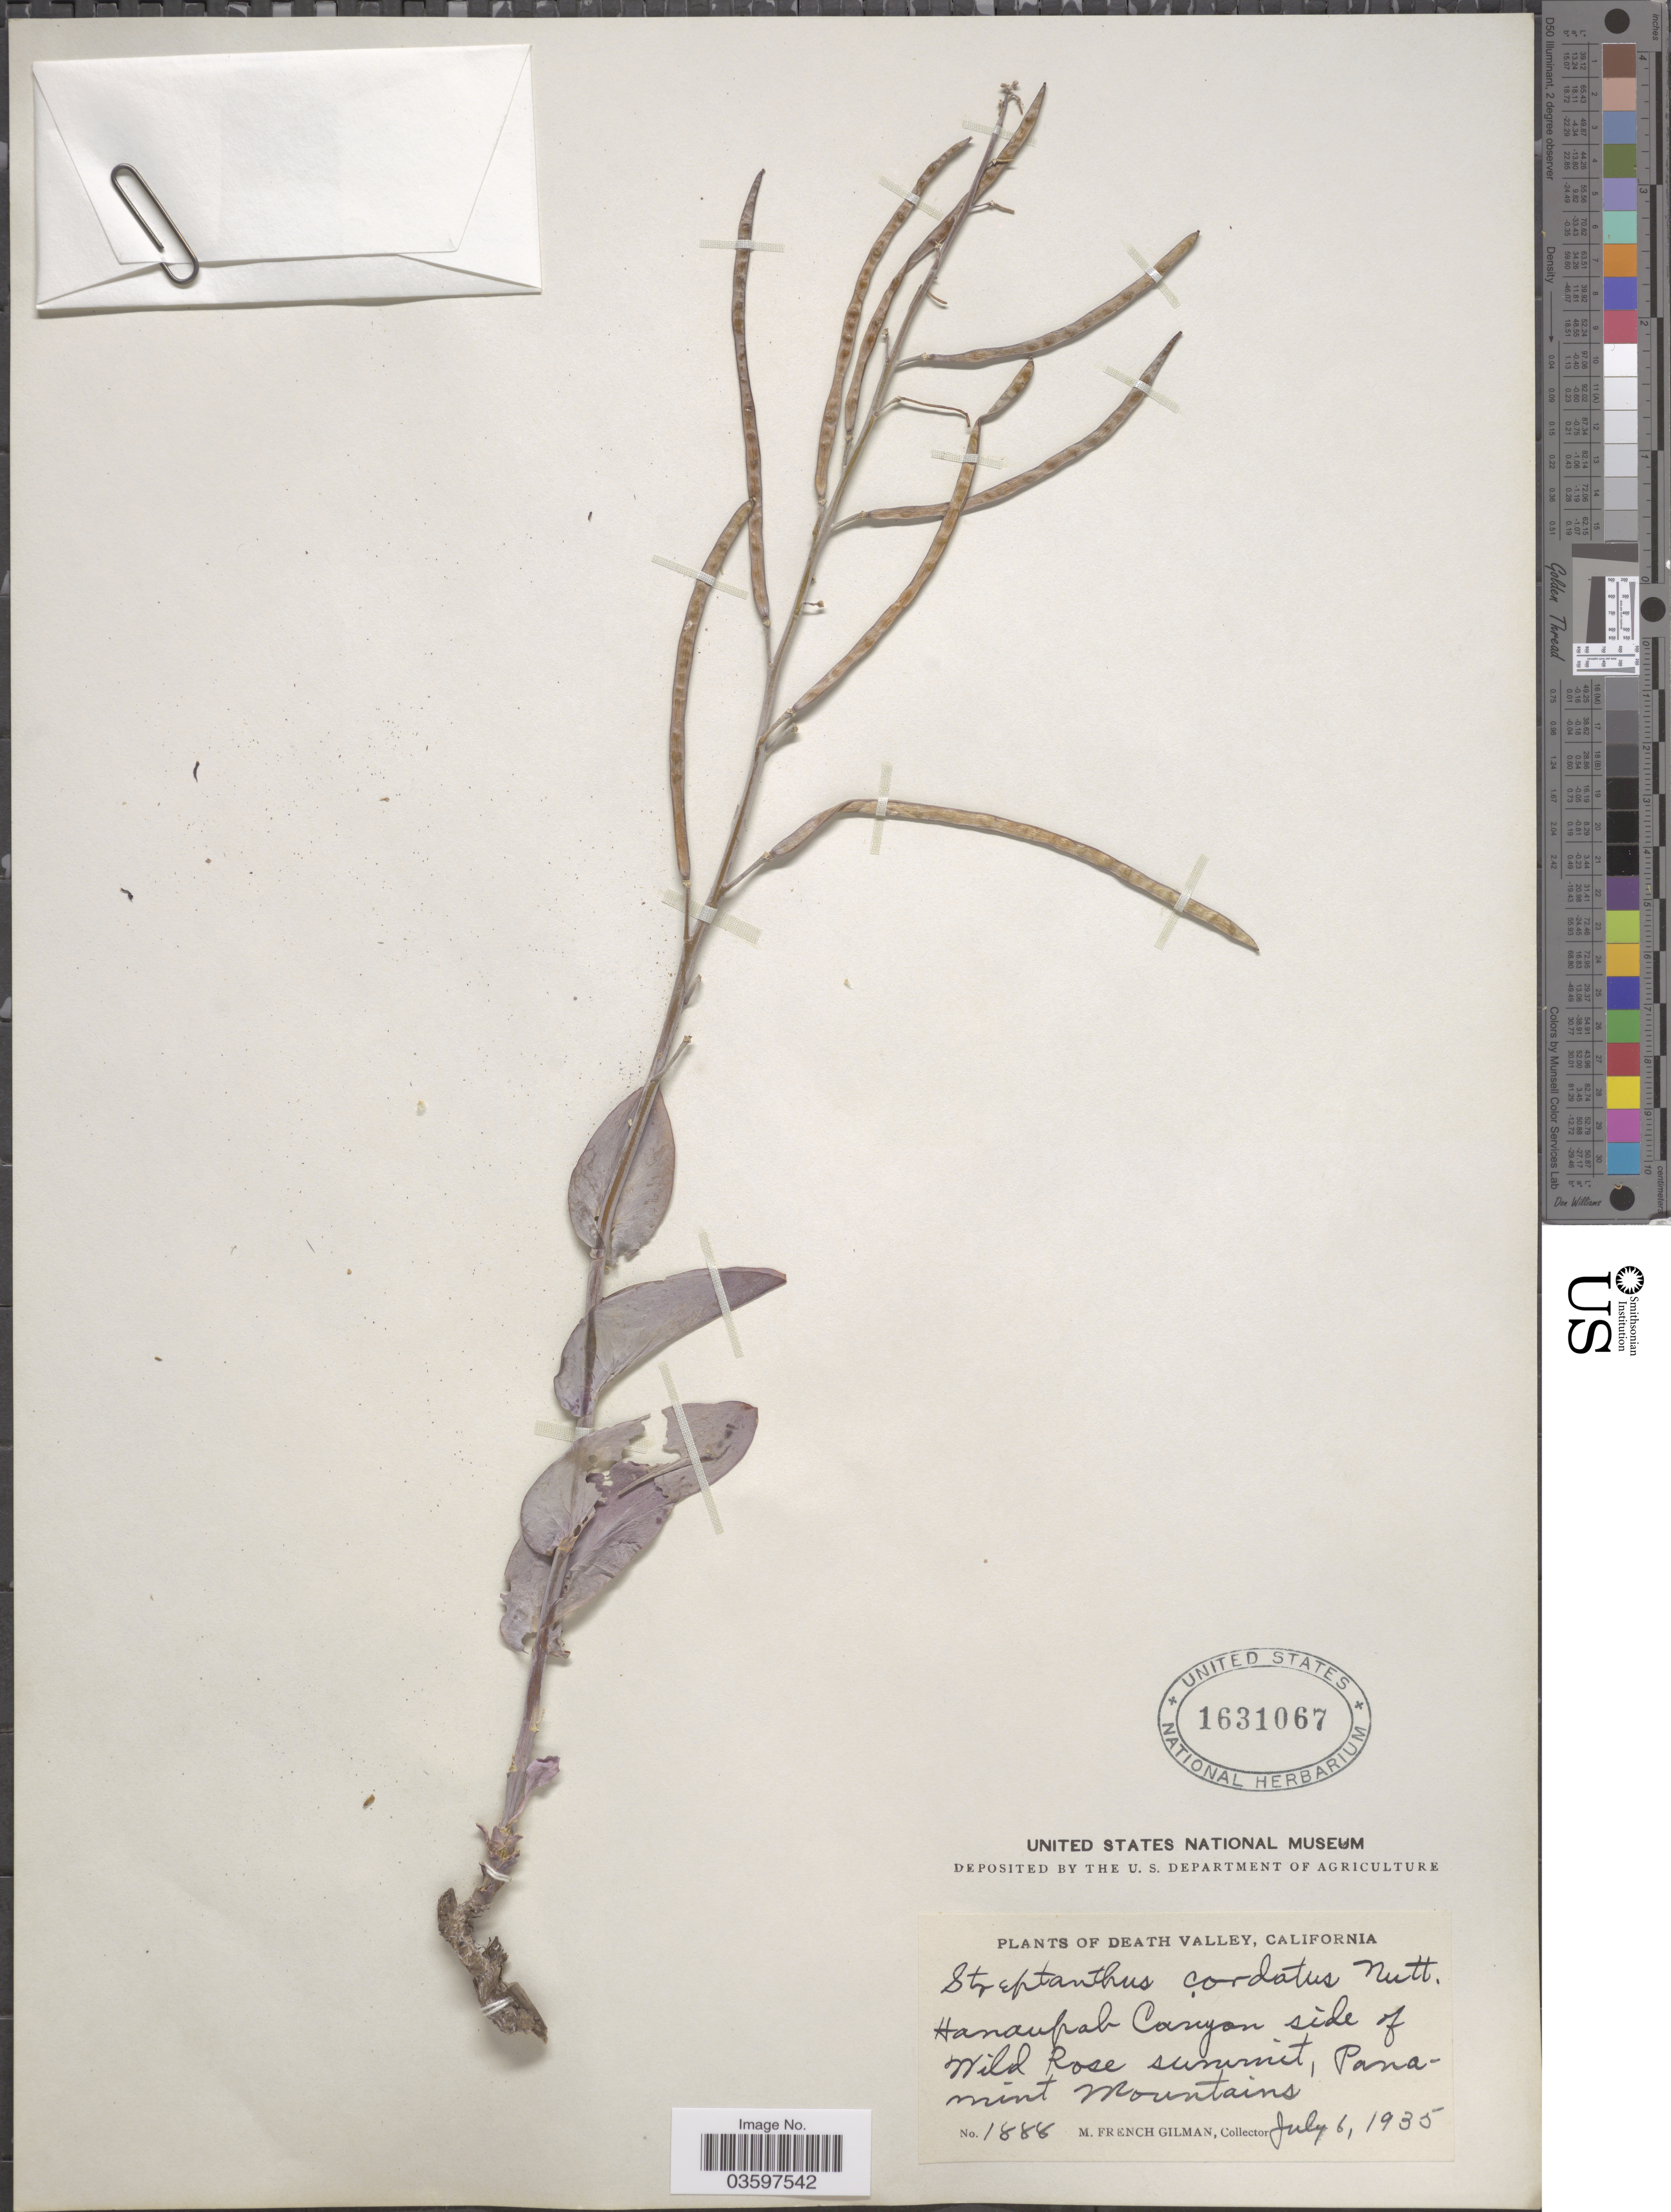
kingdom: Plantae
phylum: Tracheophyta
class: Magnoliopsida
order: Brassicales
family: Brassicaceae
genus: Streptanthus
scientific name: Streptanthus cordatus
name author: Nutt. ex Torr. & A. Gray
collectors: M. F. Gilman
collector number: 1888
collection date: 1935-07-06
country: United States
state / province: California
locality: Death Valley. Hananpah Canyon side of Wild Rose summit, Panamint Mountains.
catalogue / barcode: US 1631067